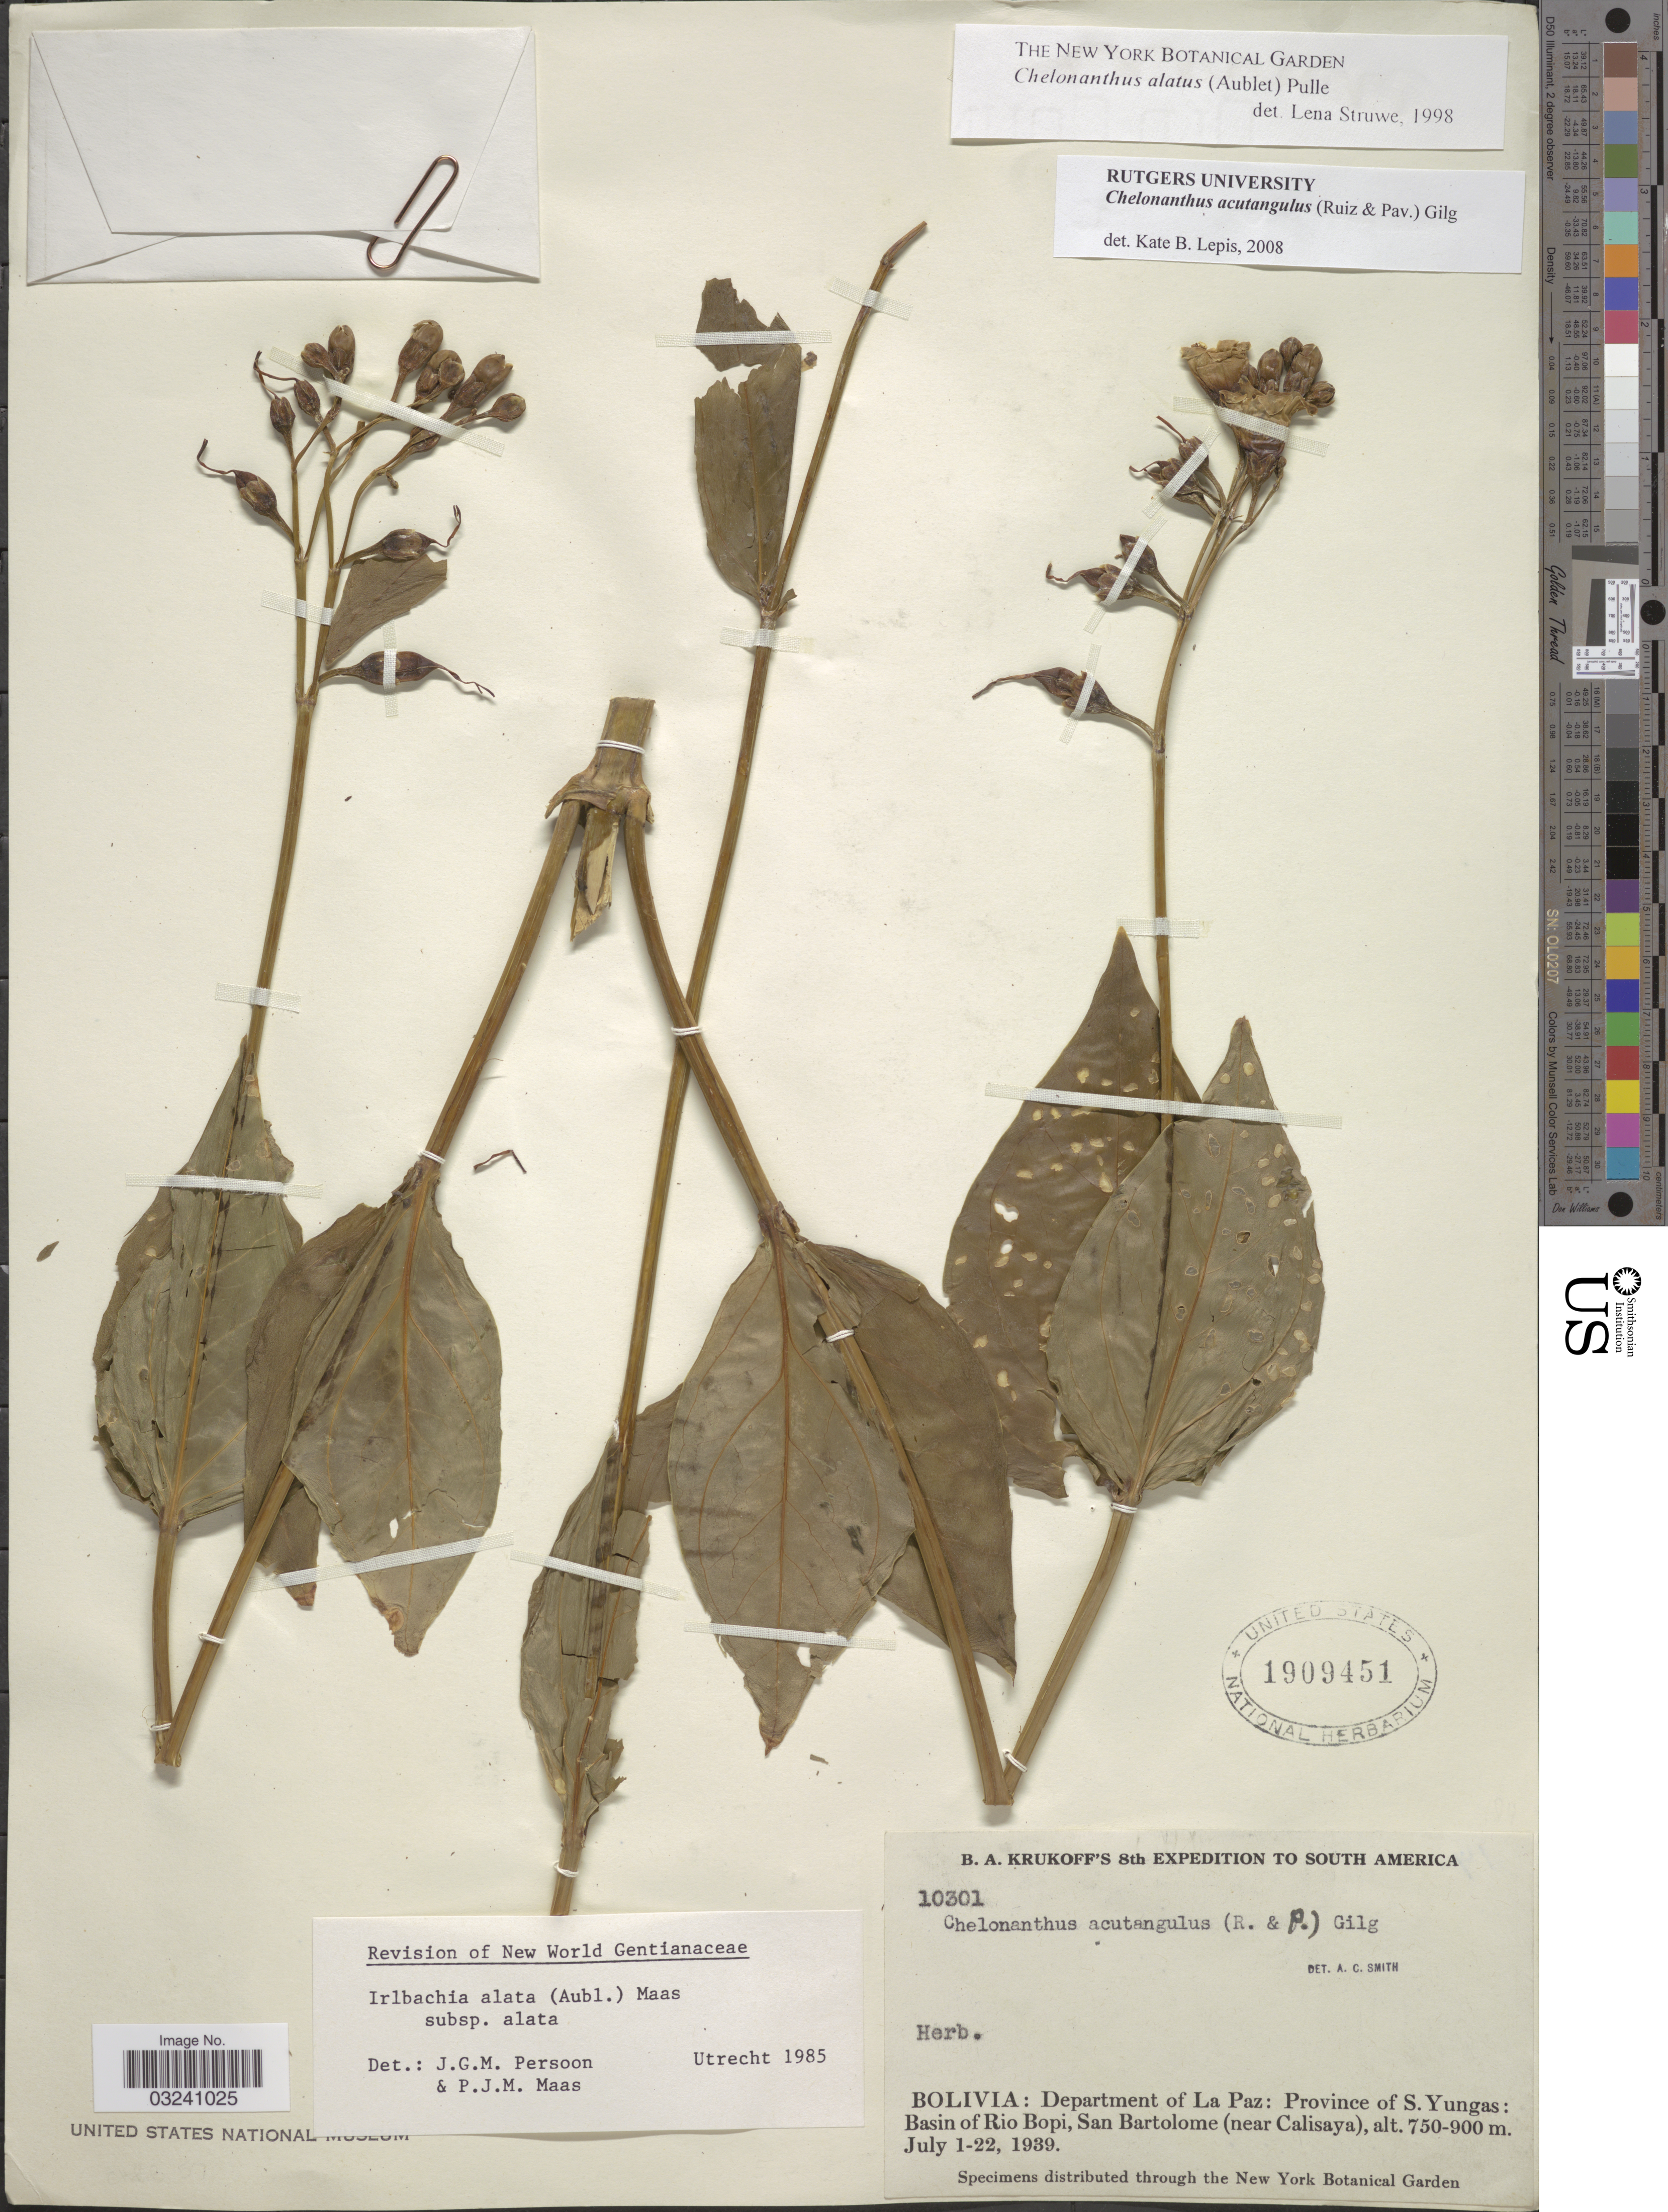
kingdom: Plantae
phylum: Tracheophyta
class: Magnoliopsida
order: Gentianales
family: Gentianaceae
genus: Chelonanthus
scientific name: Chelonanthus acutangulus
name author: (Ruiz & Pav.) Gilg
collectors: B. A. Krukoff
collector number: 10301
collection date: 1939-07-01/1939-07-22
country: Bolivia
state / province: La Paz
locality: Department of La Paz: Province of S. Yungas: Basin of Rio Bopi, San Bartolome (near Calisaya).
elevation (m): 750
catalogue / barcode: US 1909451